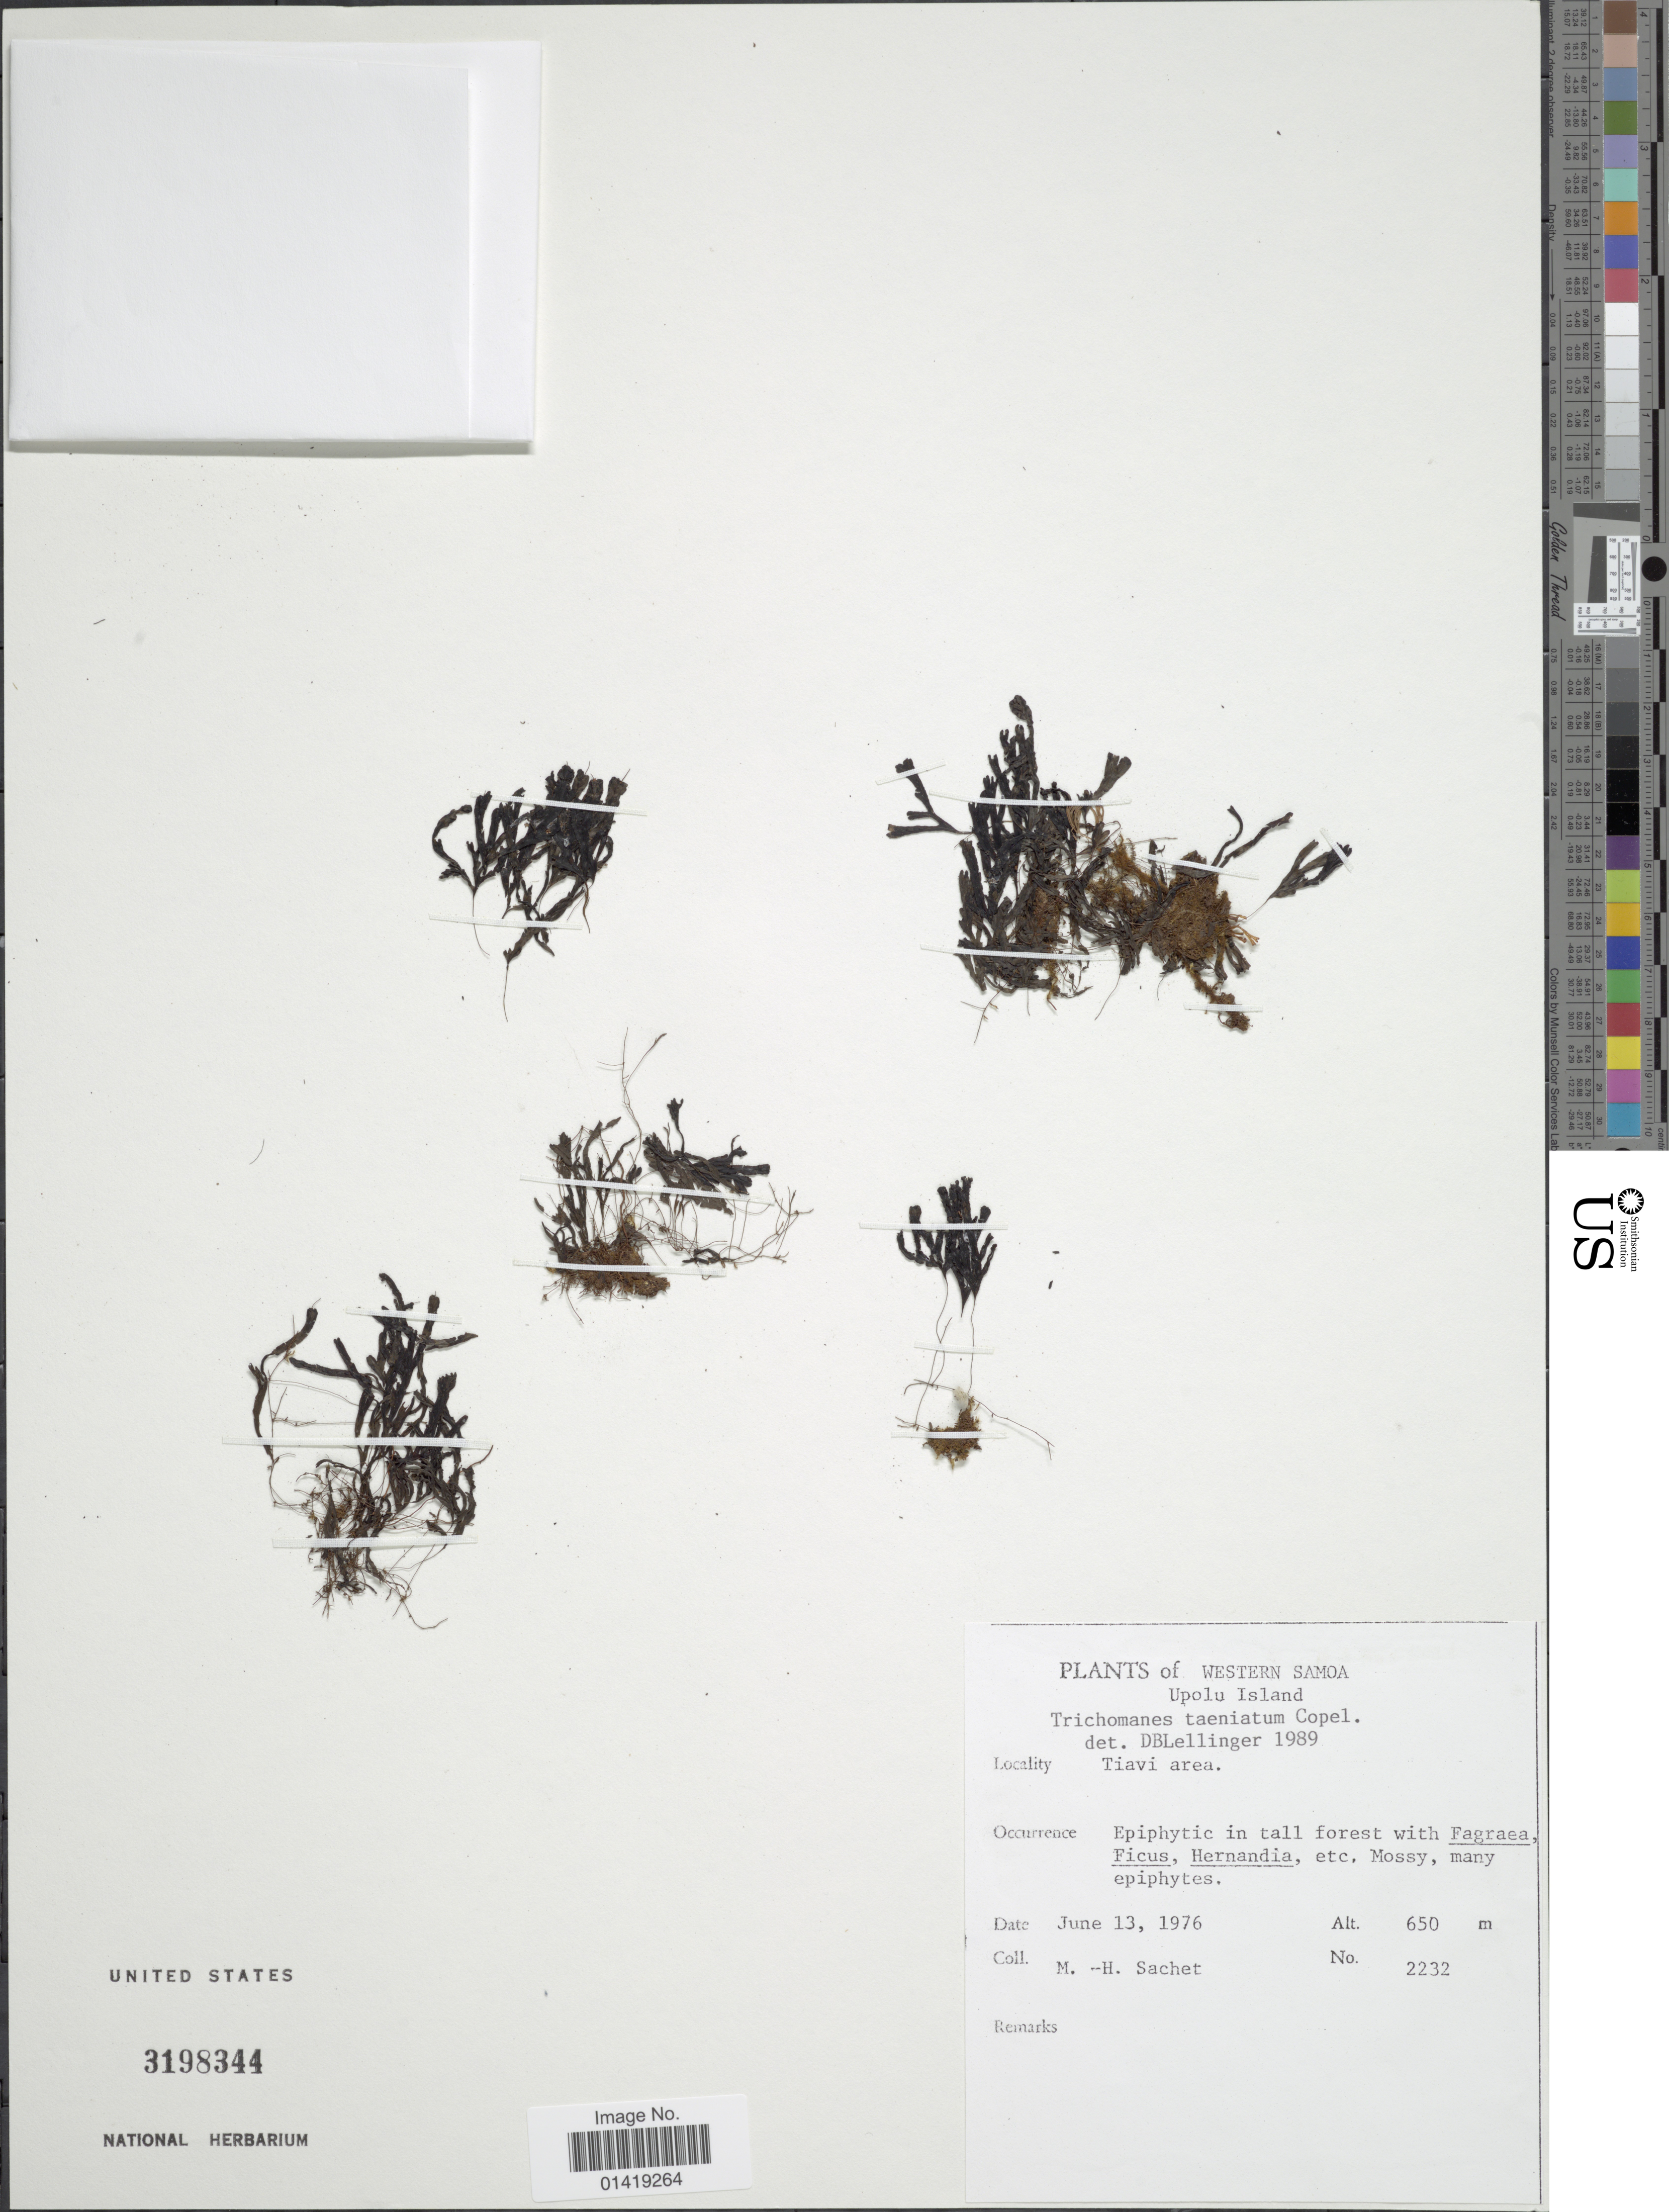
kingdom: Plantae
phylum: Tracheophyta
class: Polypodiopsida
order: Hymenophyllales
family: Hymenophyllaceae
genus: Hymenophyllum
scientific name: Hymenophyllum taeniatum (Copel.) comb. ined., 2015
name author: (Copel.)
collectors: M.-H. Sachet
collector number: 2232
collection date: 1976-06-13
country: Samoa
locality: Upolu Island Tiavi area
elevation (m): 650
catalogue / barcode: US 3198344